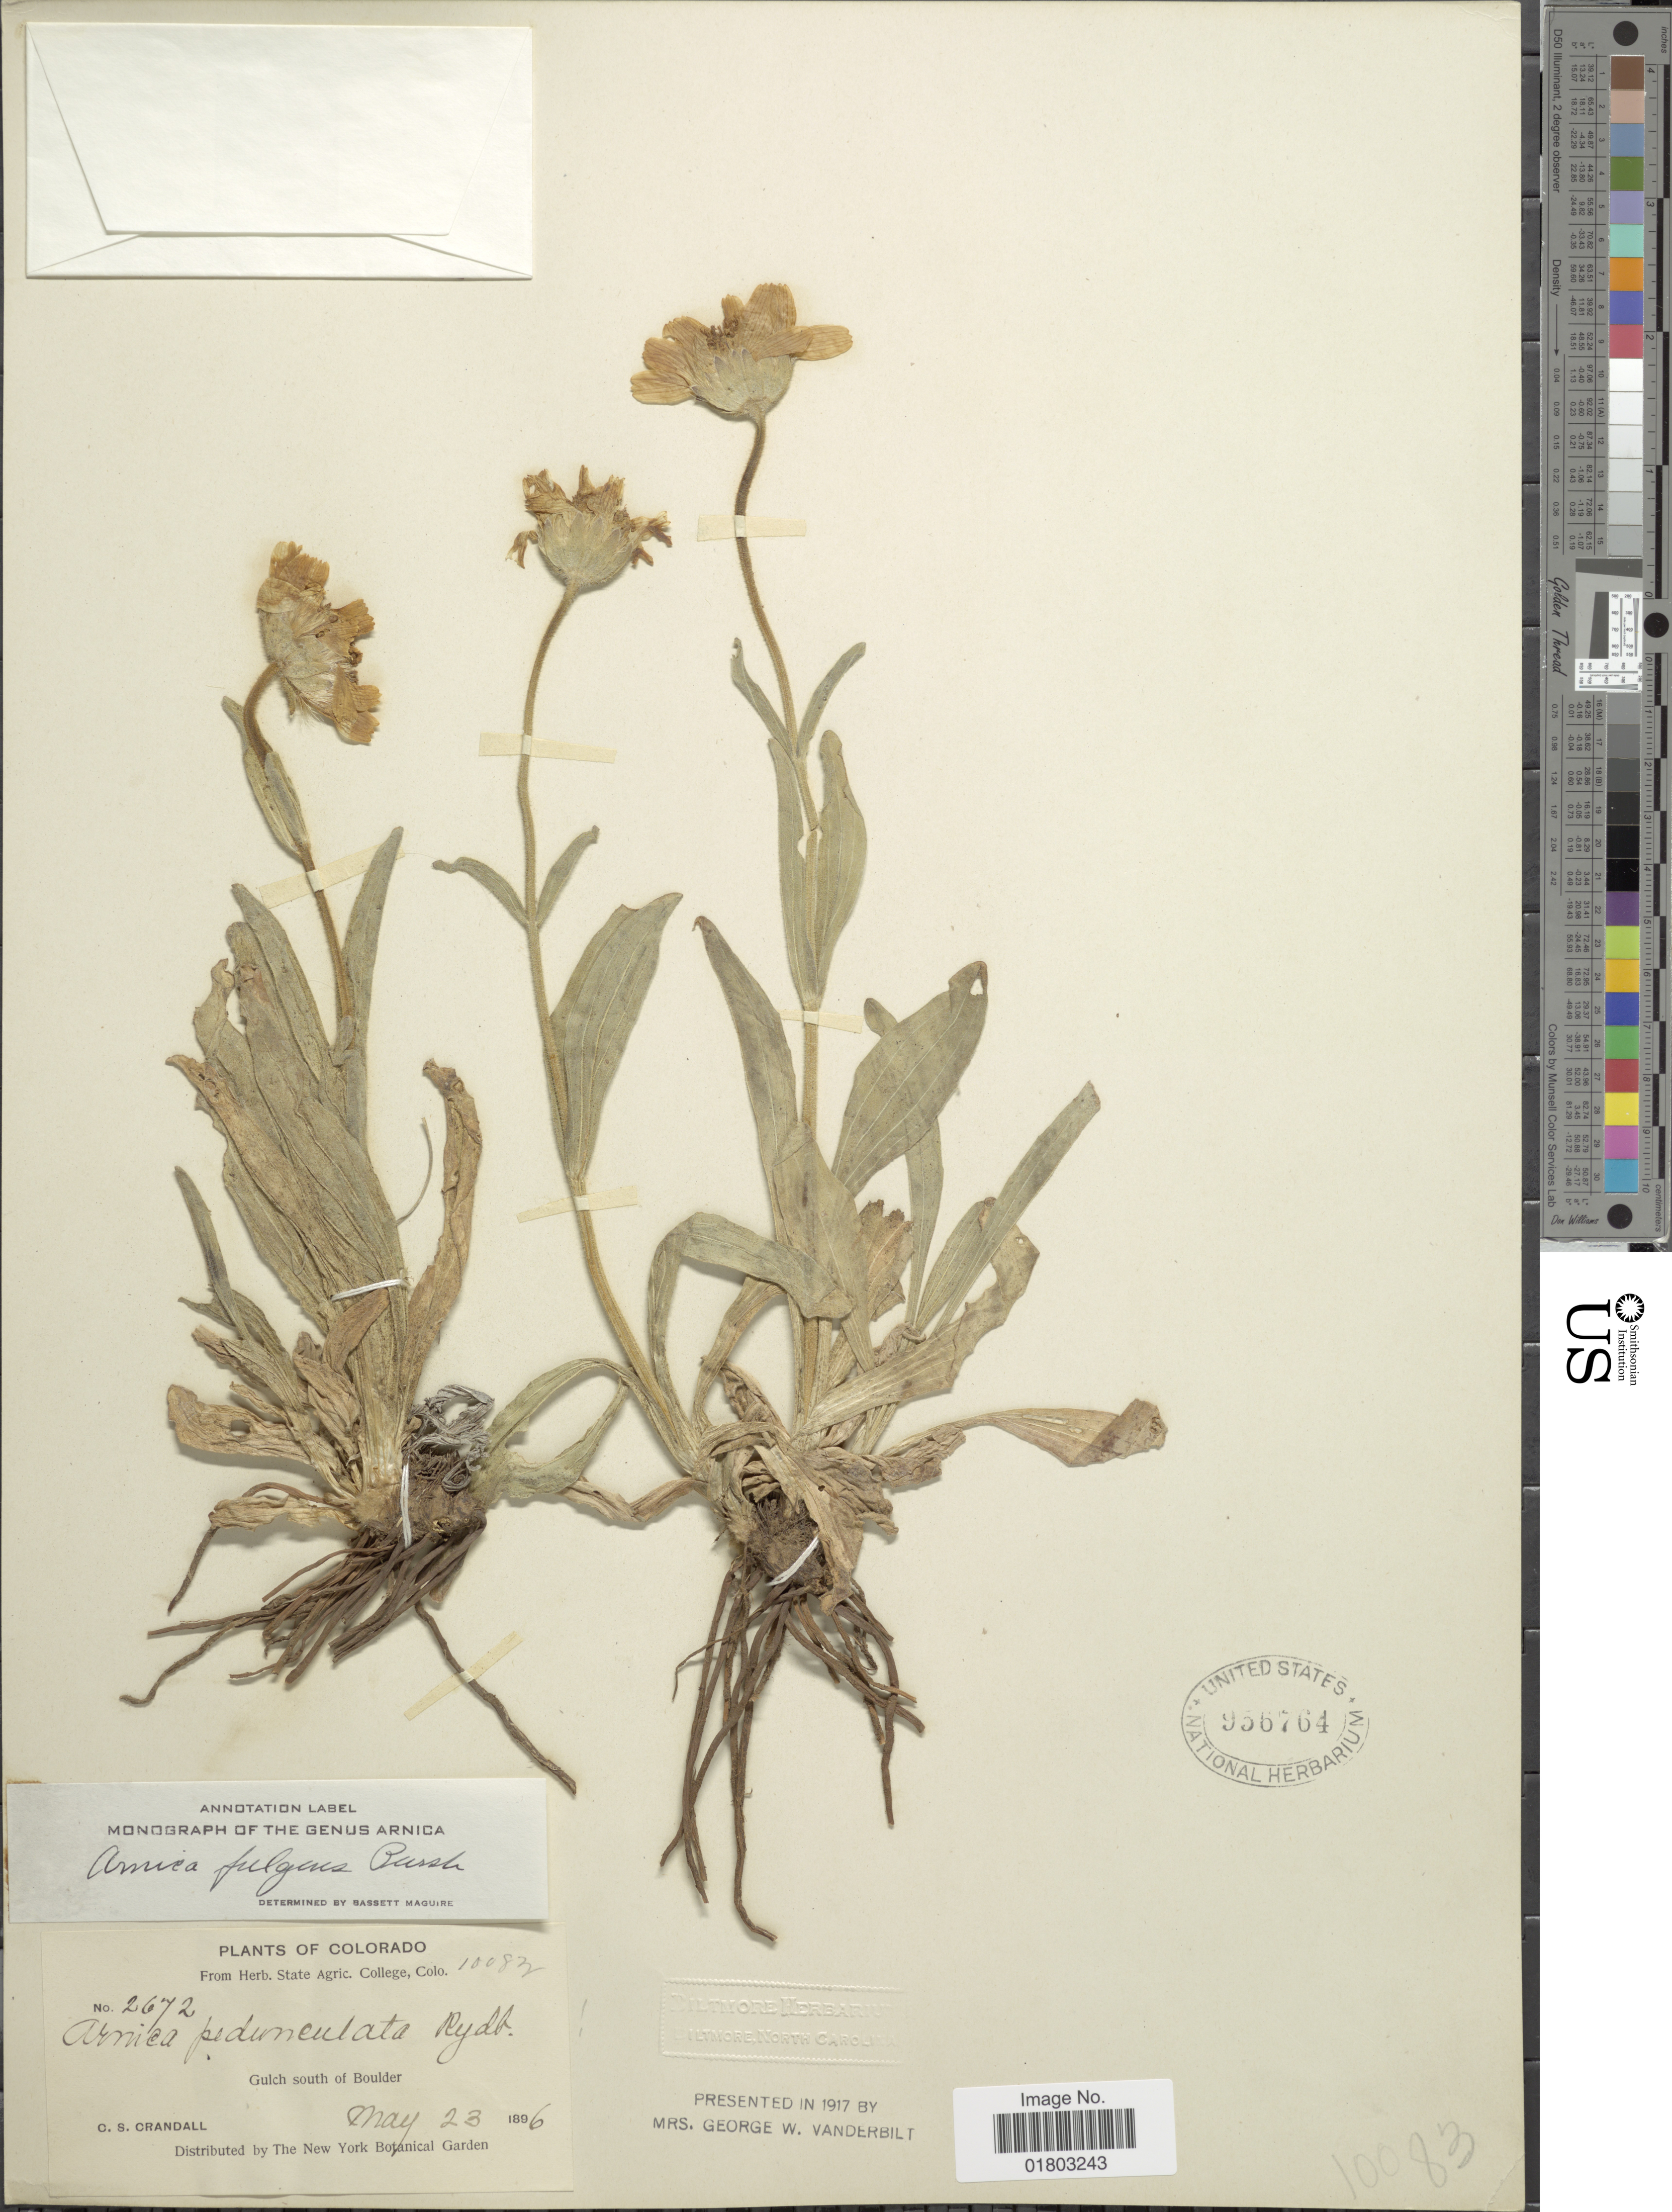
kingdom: Plantae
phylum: Tracheophyta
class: Magnoliopsida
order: Asterales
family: Asteraceae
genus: Arnica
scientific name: Arnica fulgens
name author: Pursh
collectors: C. Crandall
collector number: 2672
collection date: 1896-05-23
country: United States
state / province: Colorado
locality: Gulch south of Boulder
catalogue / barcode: US 956764